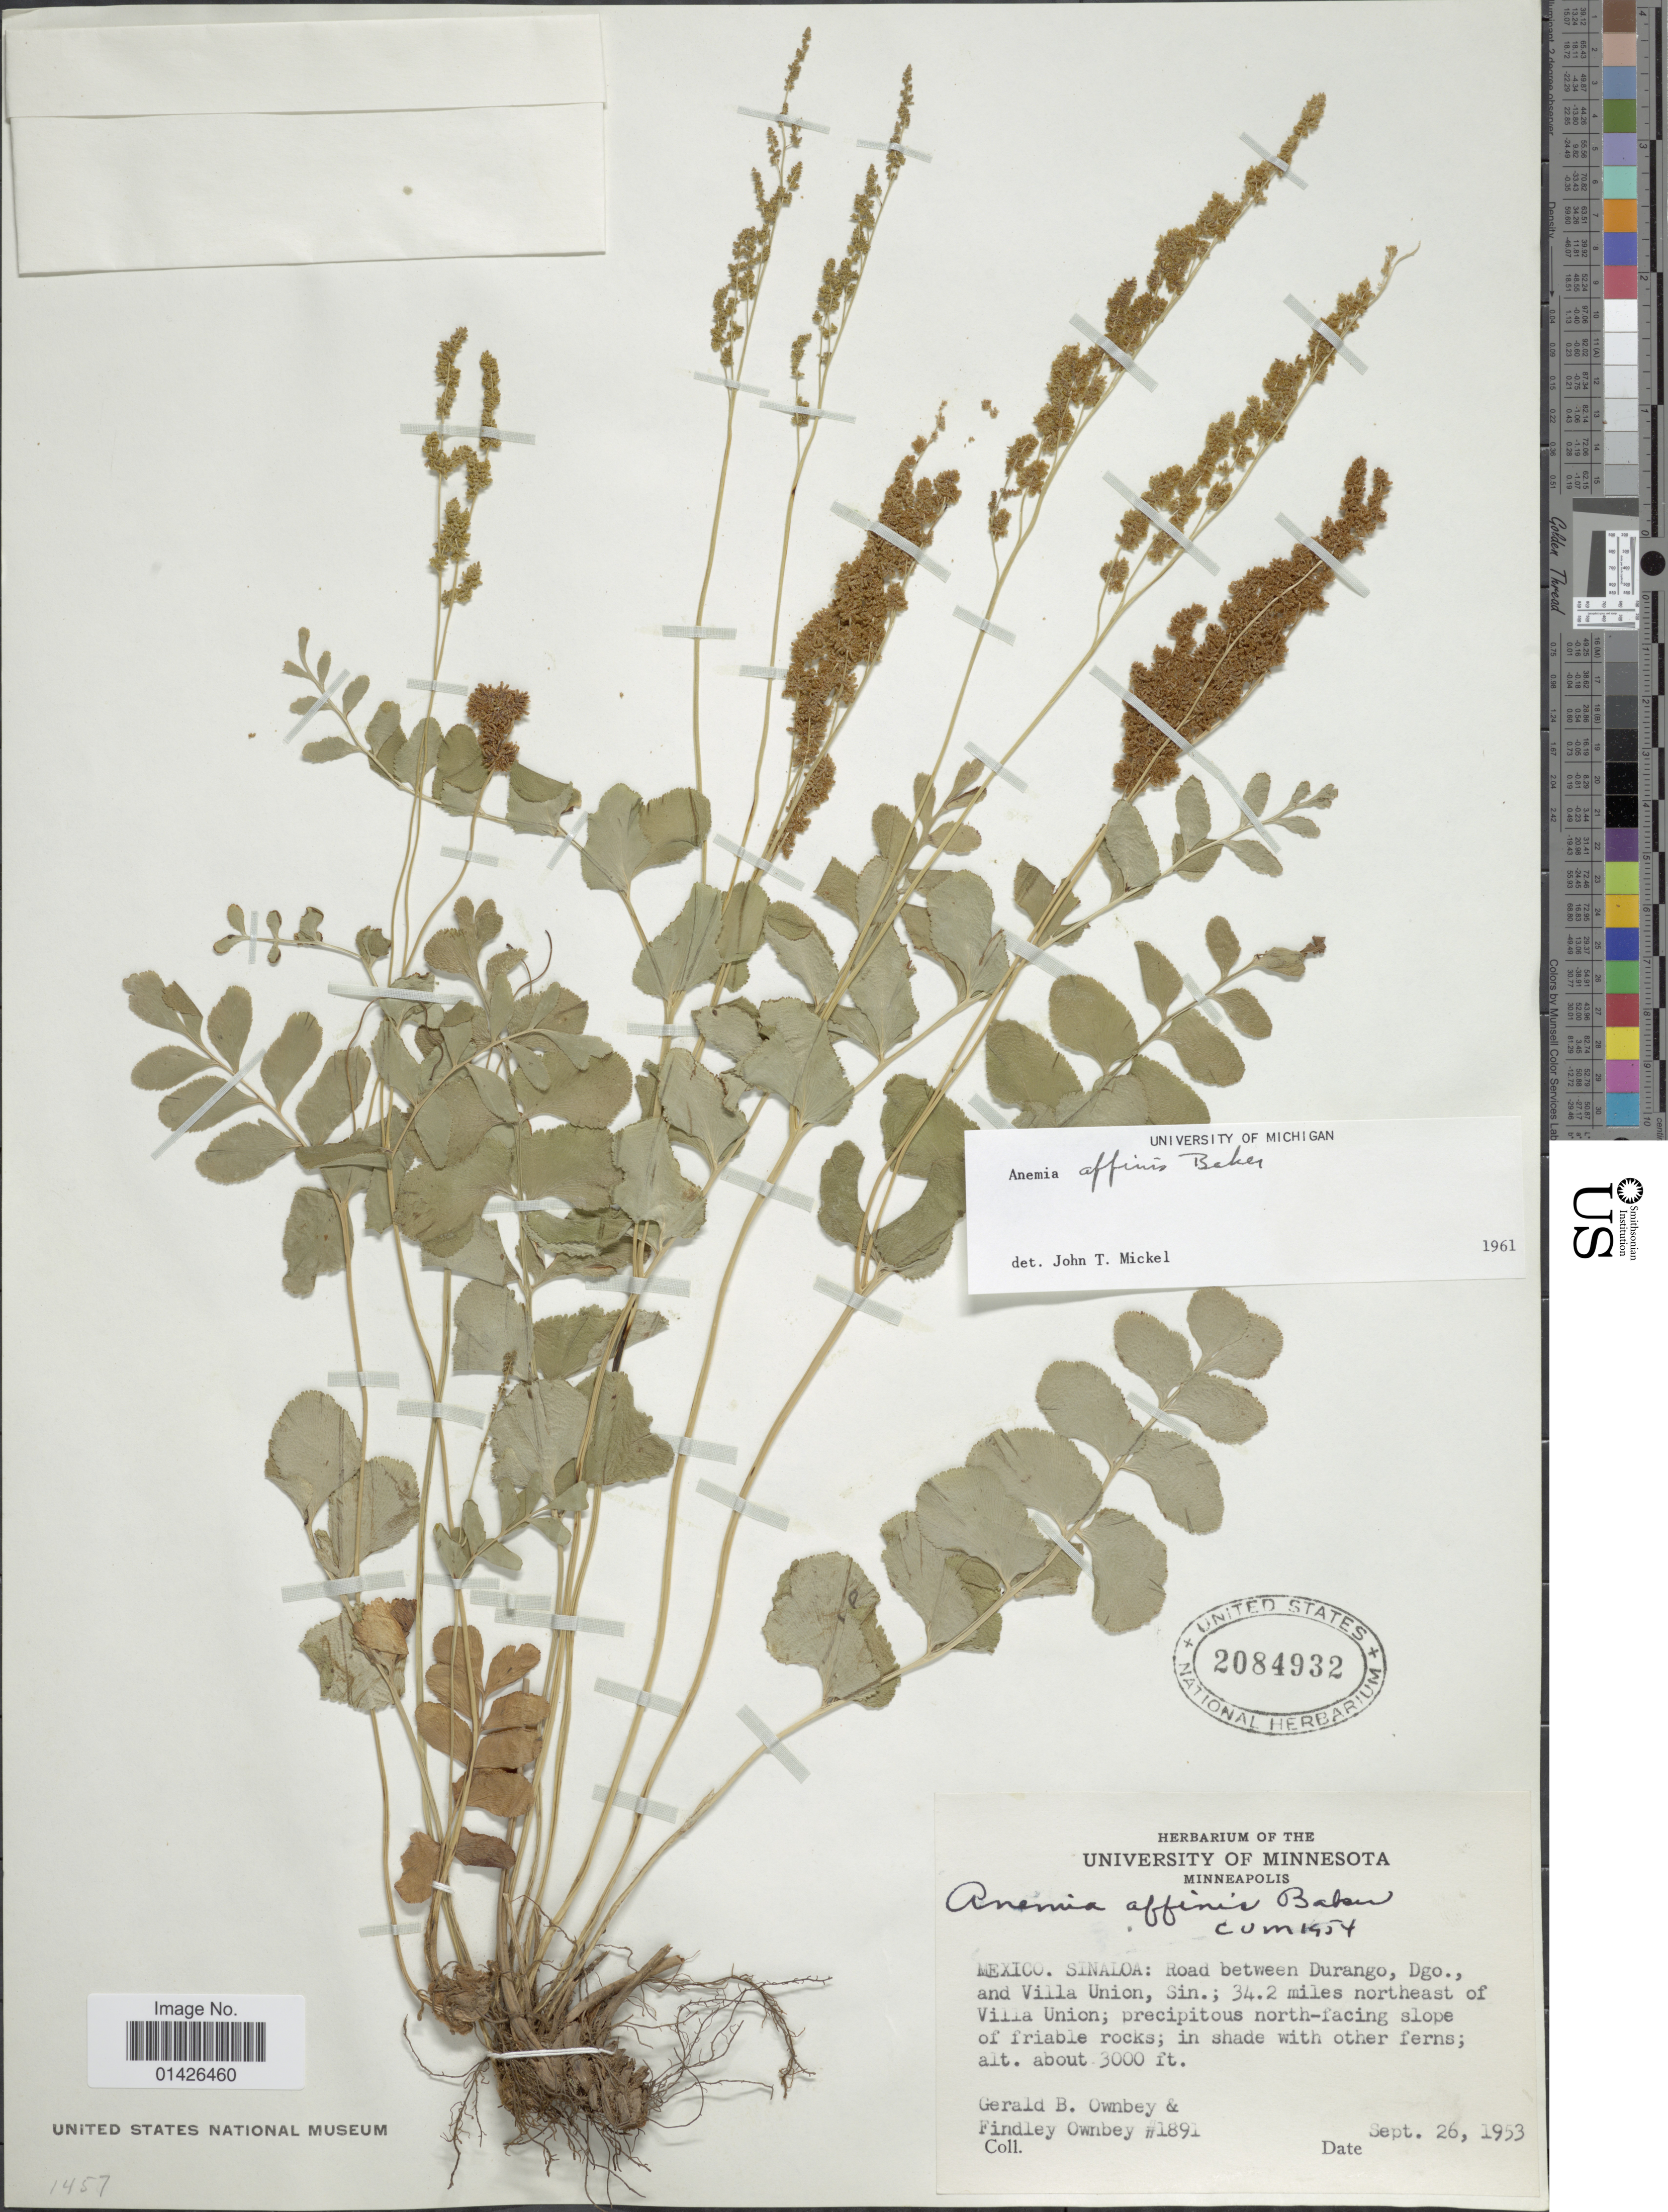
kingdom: Plantae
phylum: Tracheophyta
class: Polypodiopsida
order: Schizaeales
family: Anemiaceae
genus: Anemia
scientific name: Anemia affinis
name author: Baker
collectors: G. B. Ownbey & F. Ownbey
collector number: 1891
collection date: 1953-09-26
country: Mexico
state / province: Sinaloa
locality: Road between Duranga, Dgo and Villa Union, Sin.; 34.2 miles norheast of Villa Union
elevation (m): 914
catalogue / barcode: US 2084932